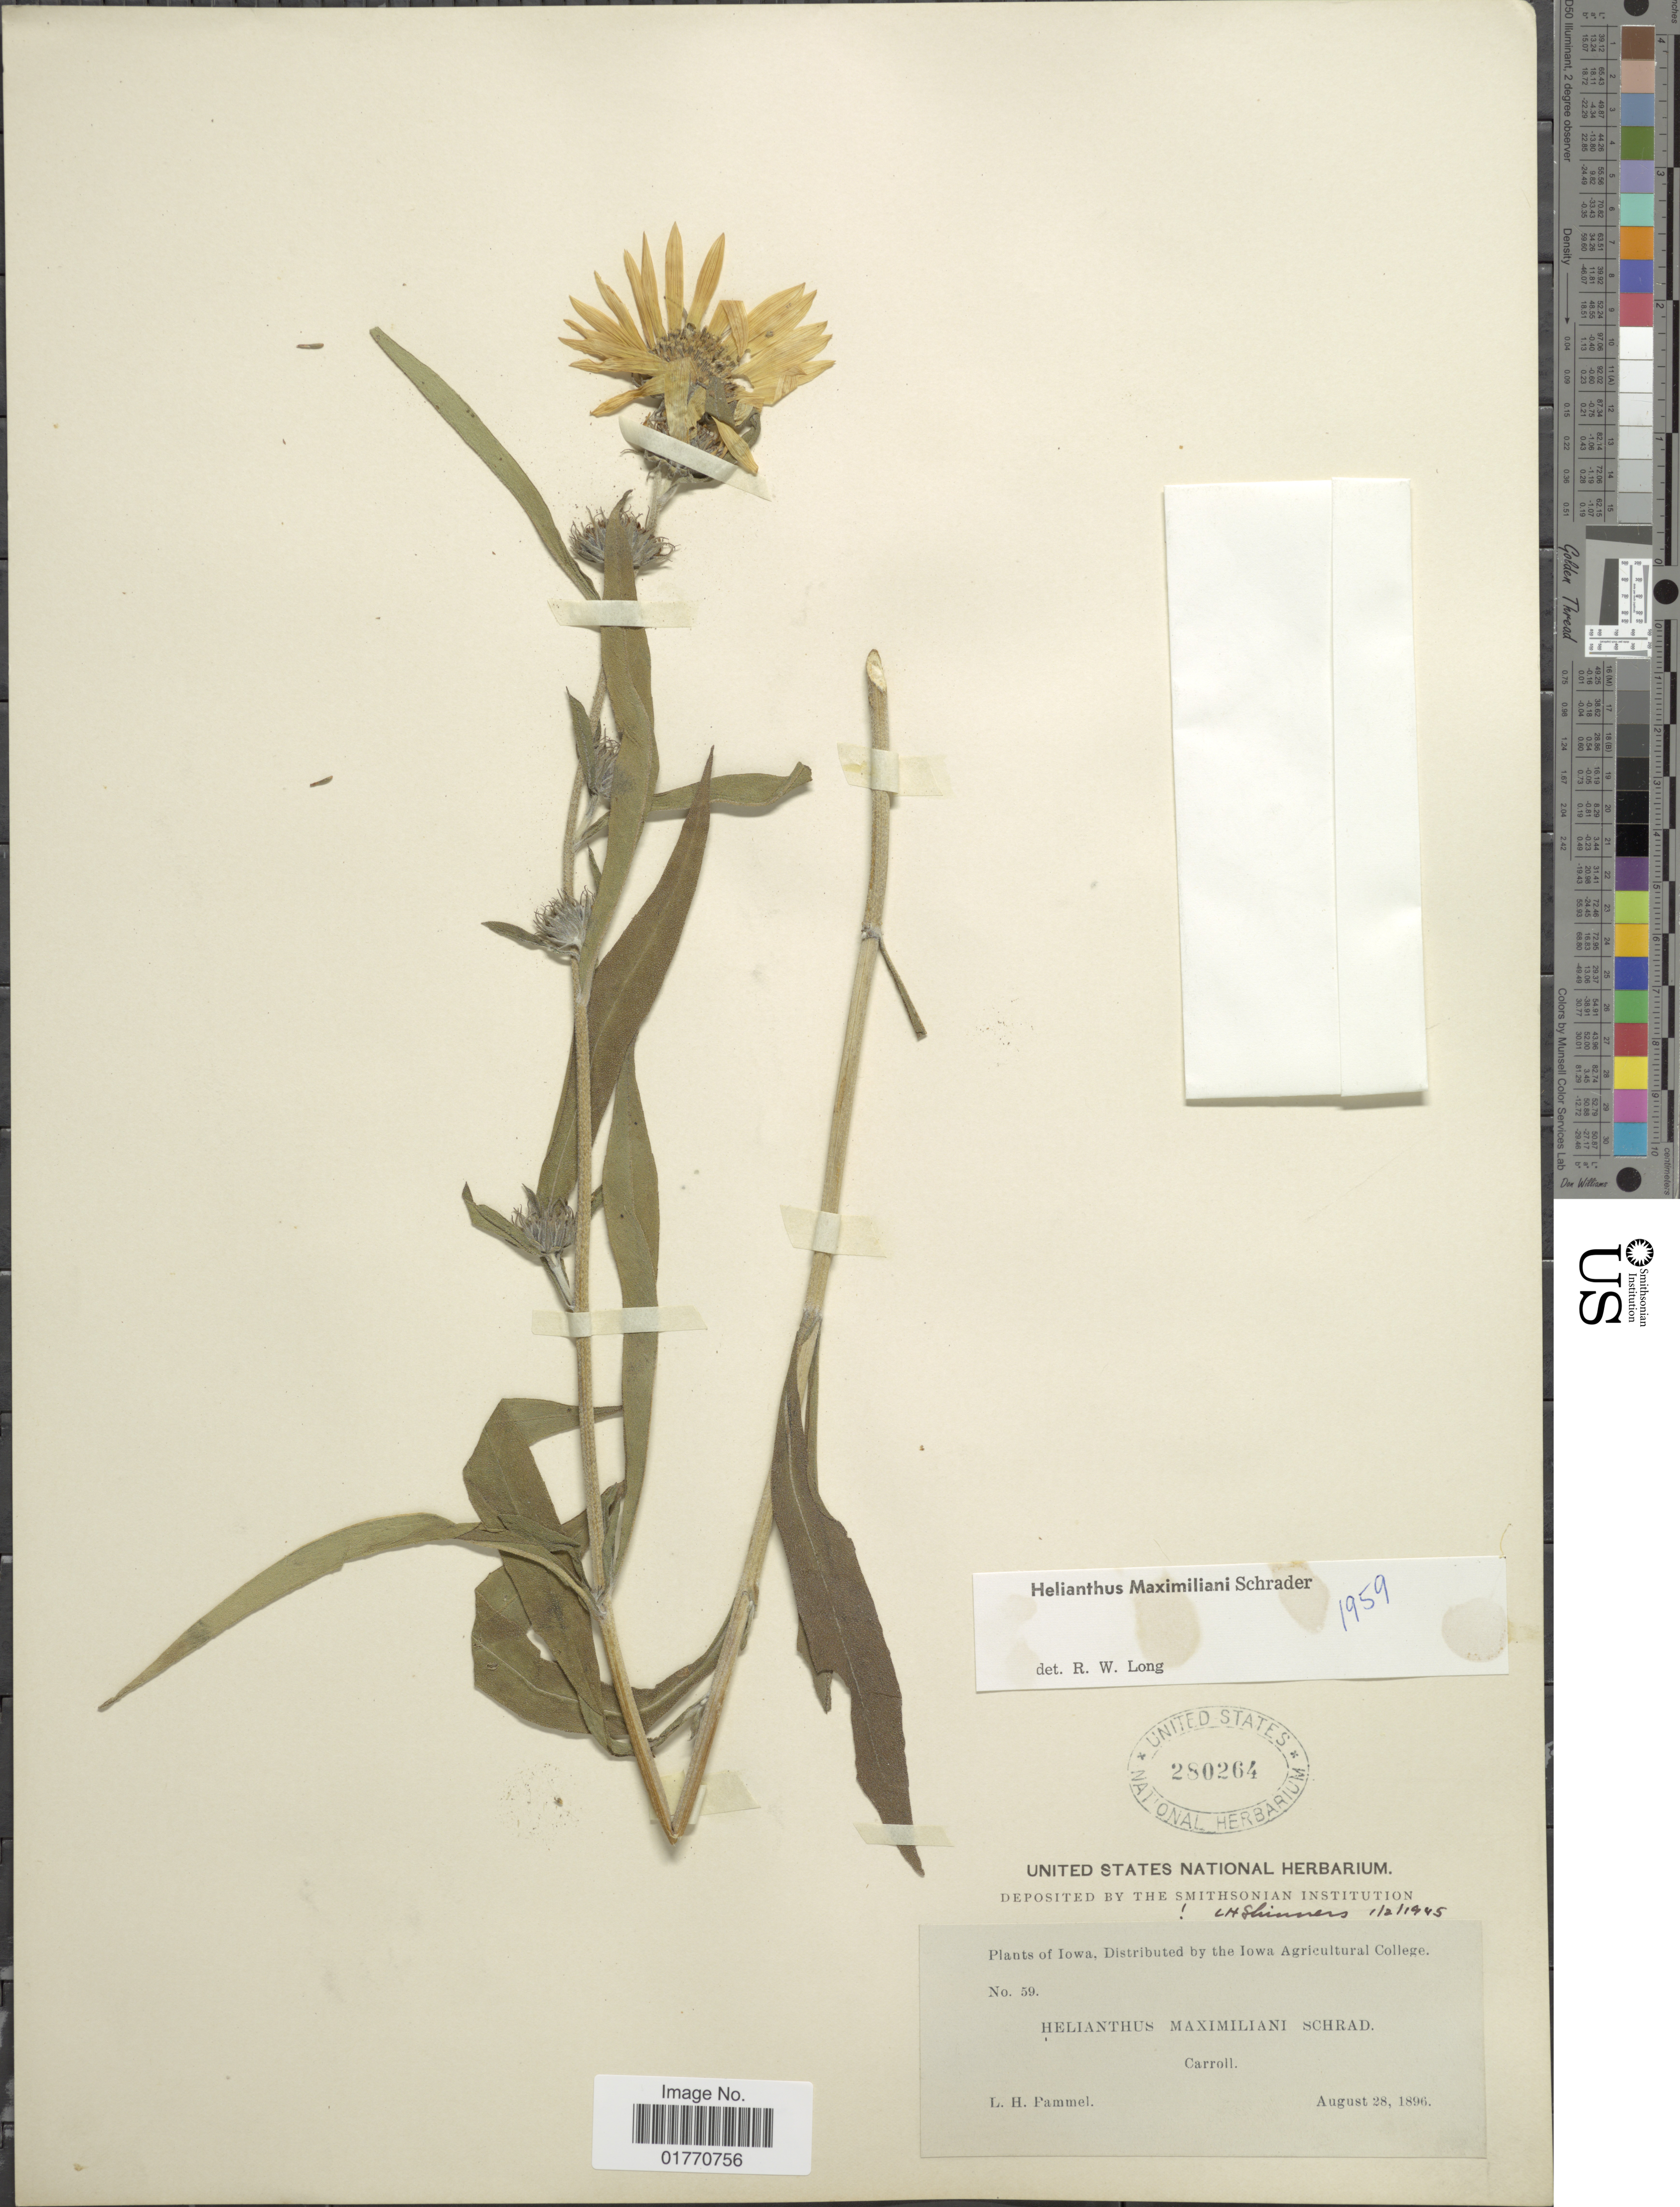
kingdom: Plantae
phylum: Tracheophyta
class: Magnoliopsida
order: Asterales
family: Asteraceae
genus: Helianthus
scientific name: Helianthus maximiliani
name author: Schrad.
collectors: L. Pammel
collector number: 59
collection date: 1896-08-28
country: United States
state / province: Iowa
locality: Carroll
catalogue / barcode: US 280264